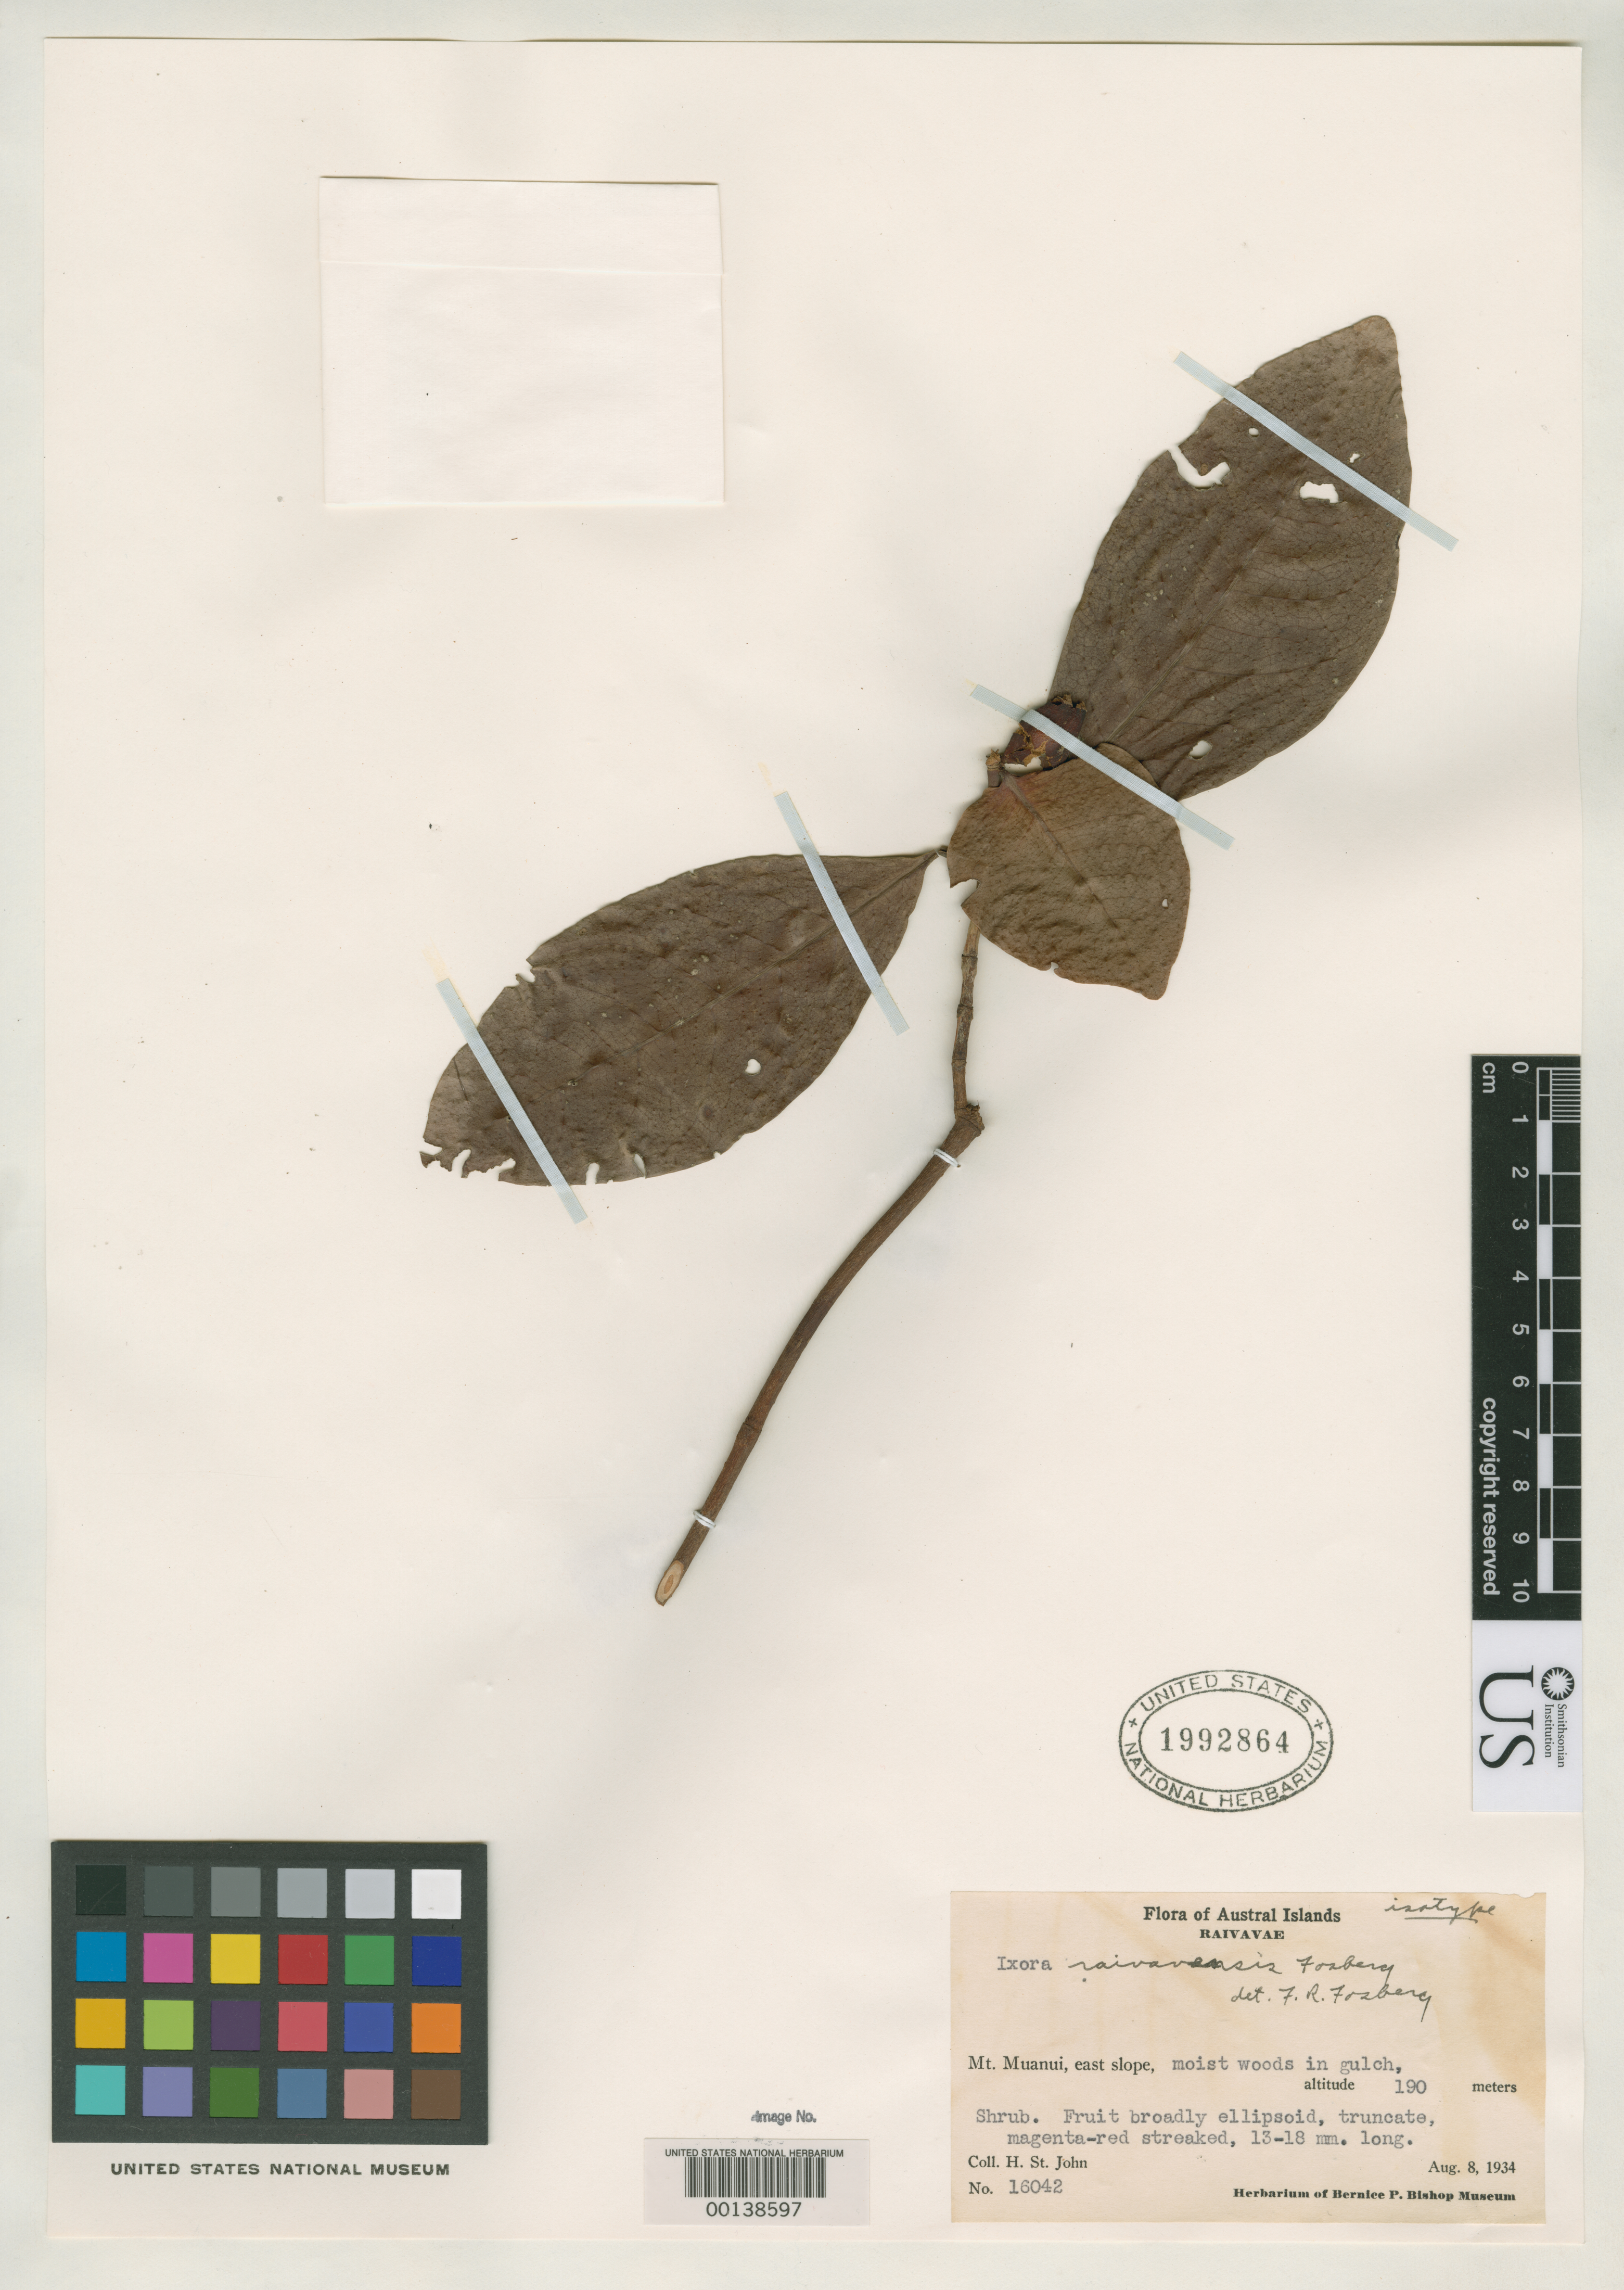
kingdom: Plantae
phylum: Tracheophyta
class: Magnoliopsida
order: Gentianales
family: Rubiaceae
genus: Ixora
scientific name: Ixora raivavaensis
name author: Fosberg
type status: Isotype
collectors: H. St. John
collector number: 16042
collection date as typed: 08 Aug 1934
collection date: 1934-08-08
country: French Polynesia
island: Raivavae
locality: E slope of Mount Muanui. [Tubuai Is.]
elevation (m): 190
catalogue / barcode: US 1992864